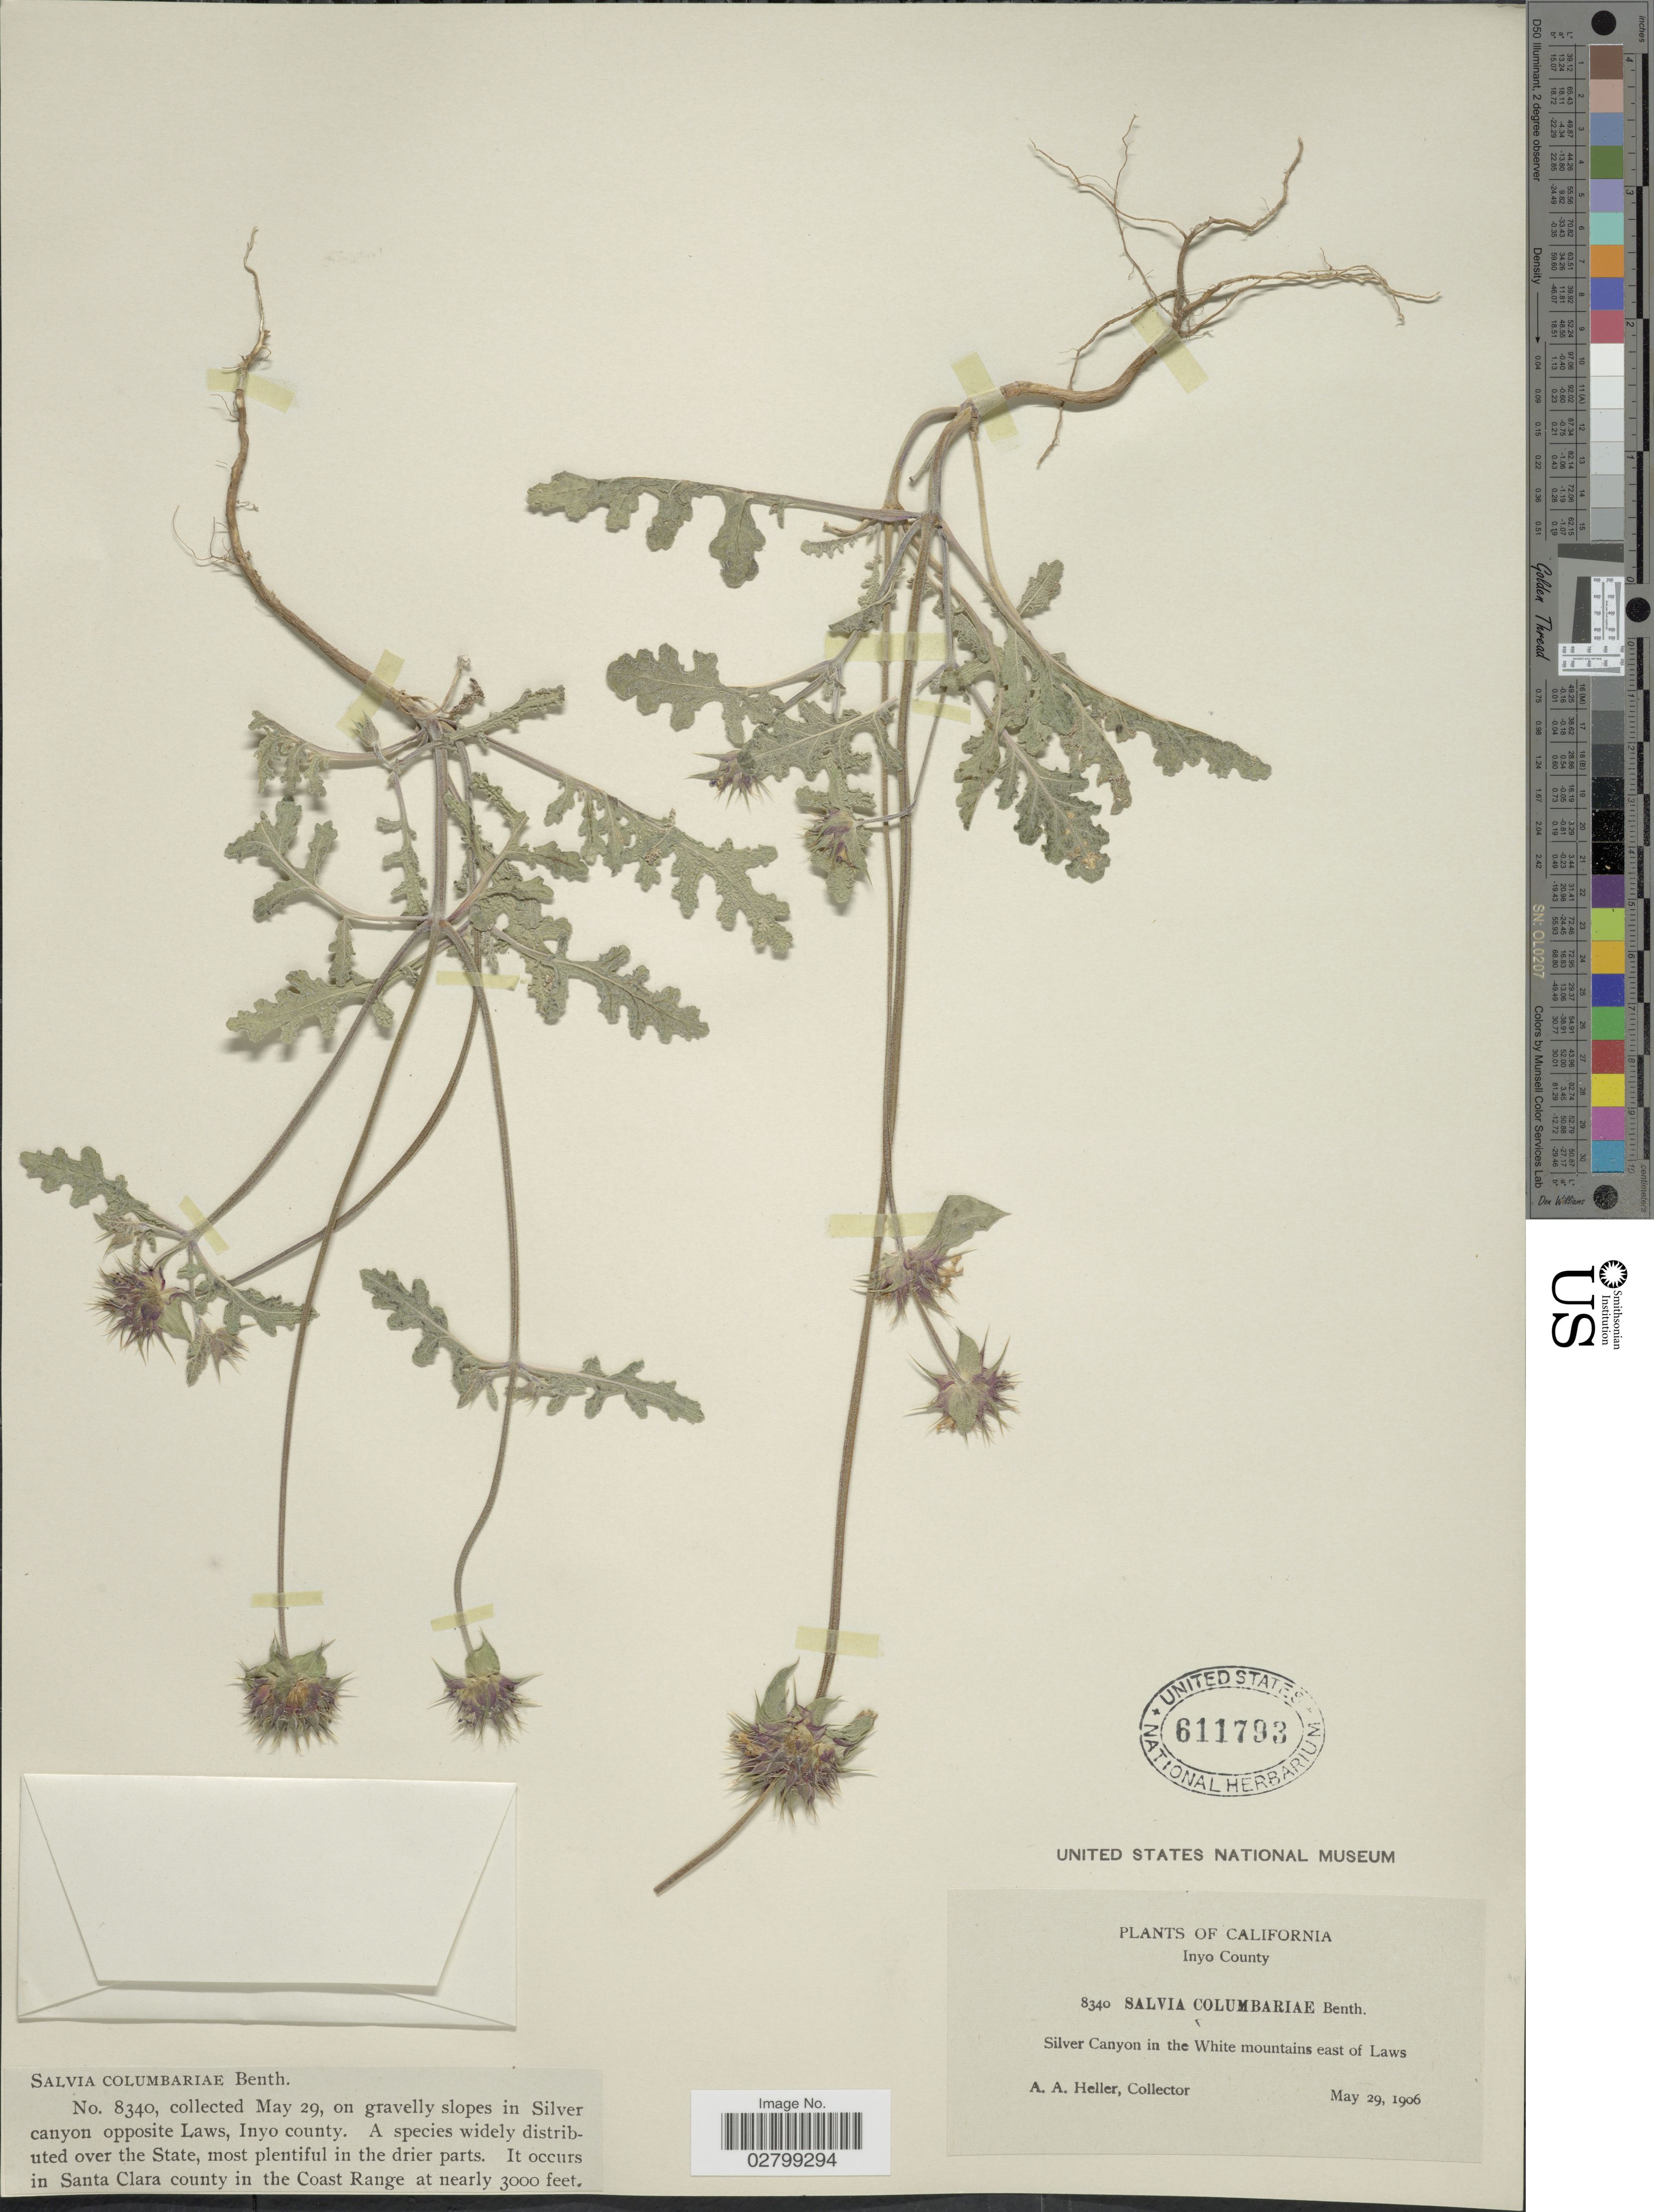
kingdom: Plantae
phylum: Tracheophyta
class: Magnoliopsida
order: Lamiales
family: Lamiaceae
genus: Salvia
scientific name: Salvia columbariae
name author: Benth.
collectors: A. A. Heller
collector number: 8340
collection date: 1906-05-29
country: United States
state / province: California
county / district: Inyo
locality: On gravelly slopes in Silver canyon opposite Laws, Inyo County. It occurs in Santa Clara county in the Coast Range.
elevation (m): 914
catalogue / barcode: US 611793